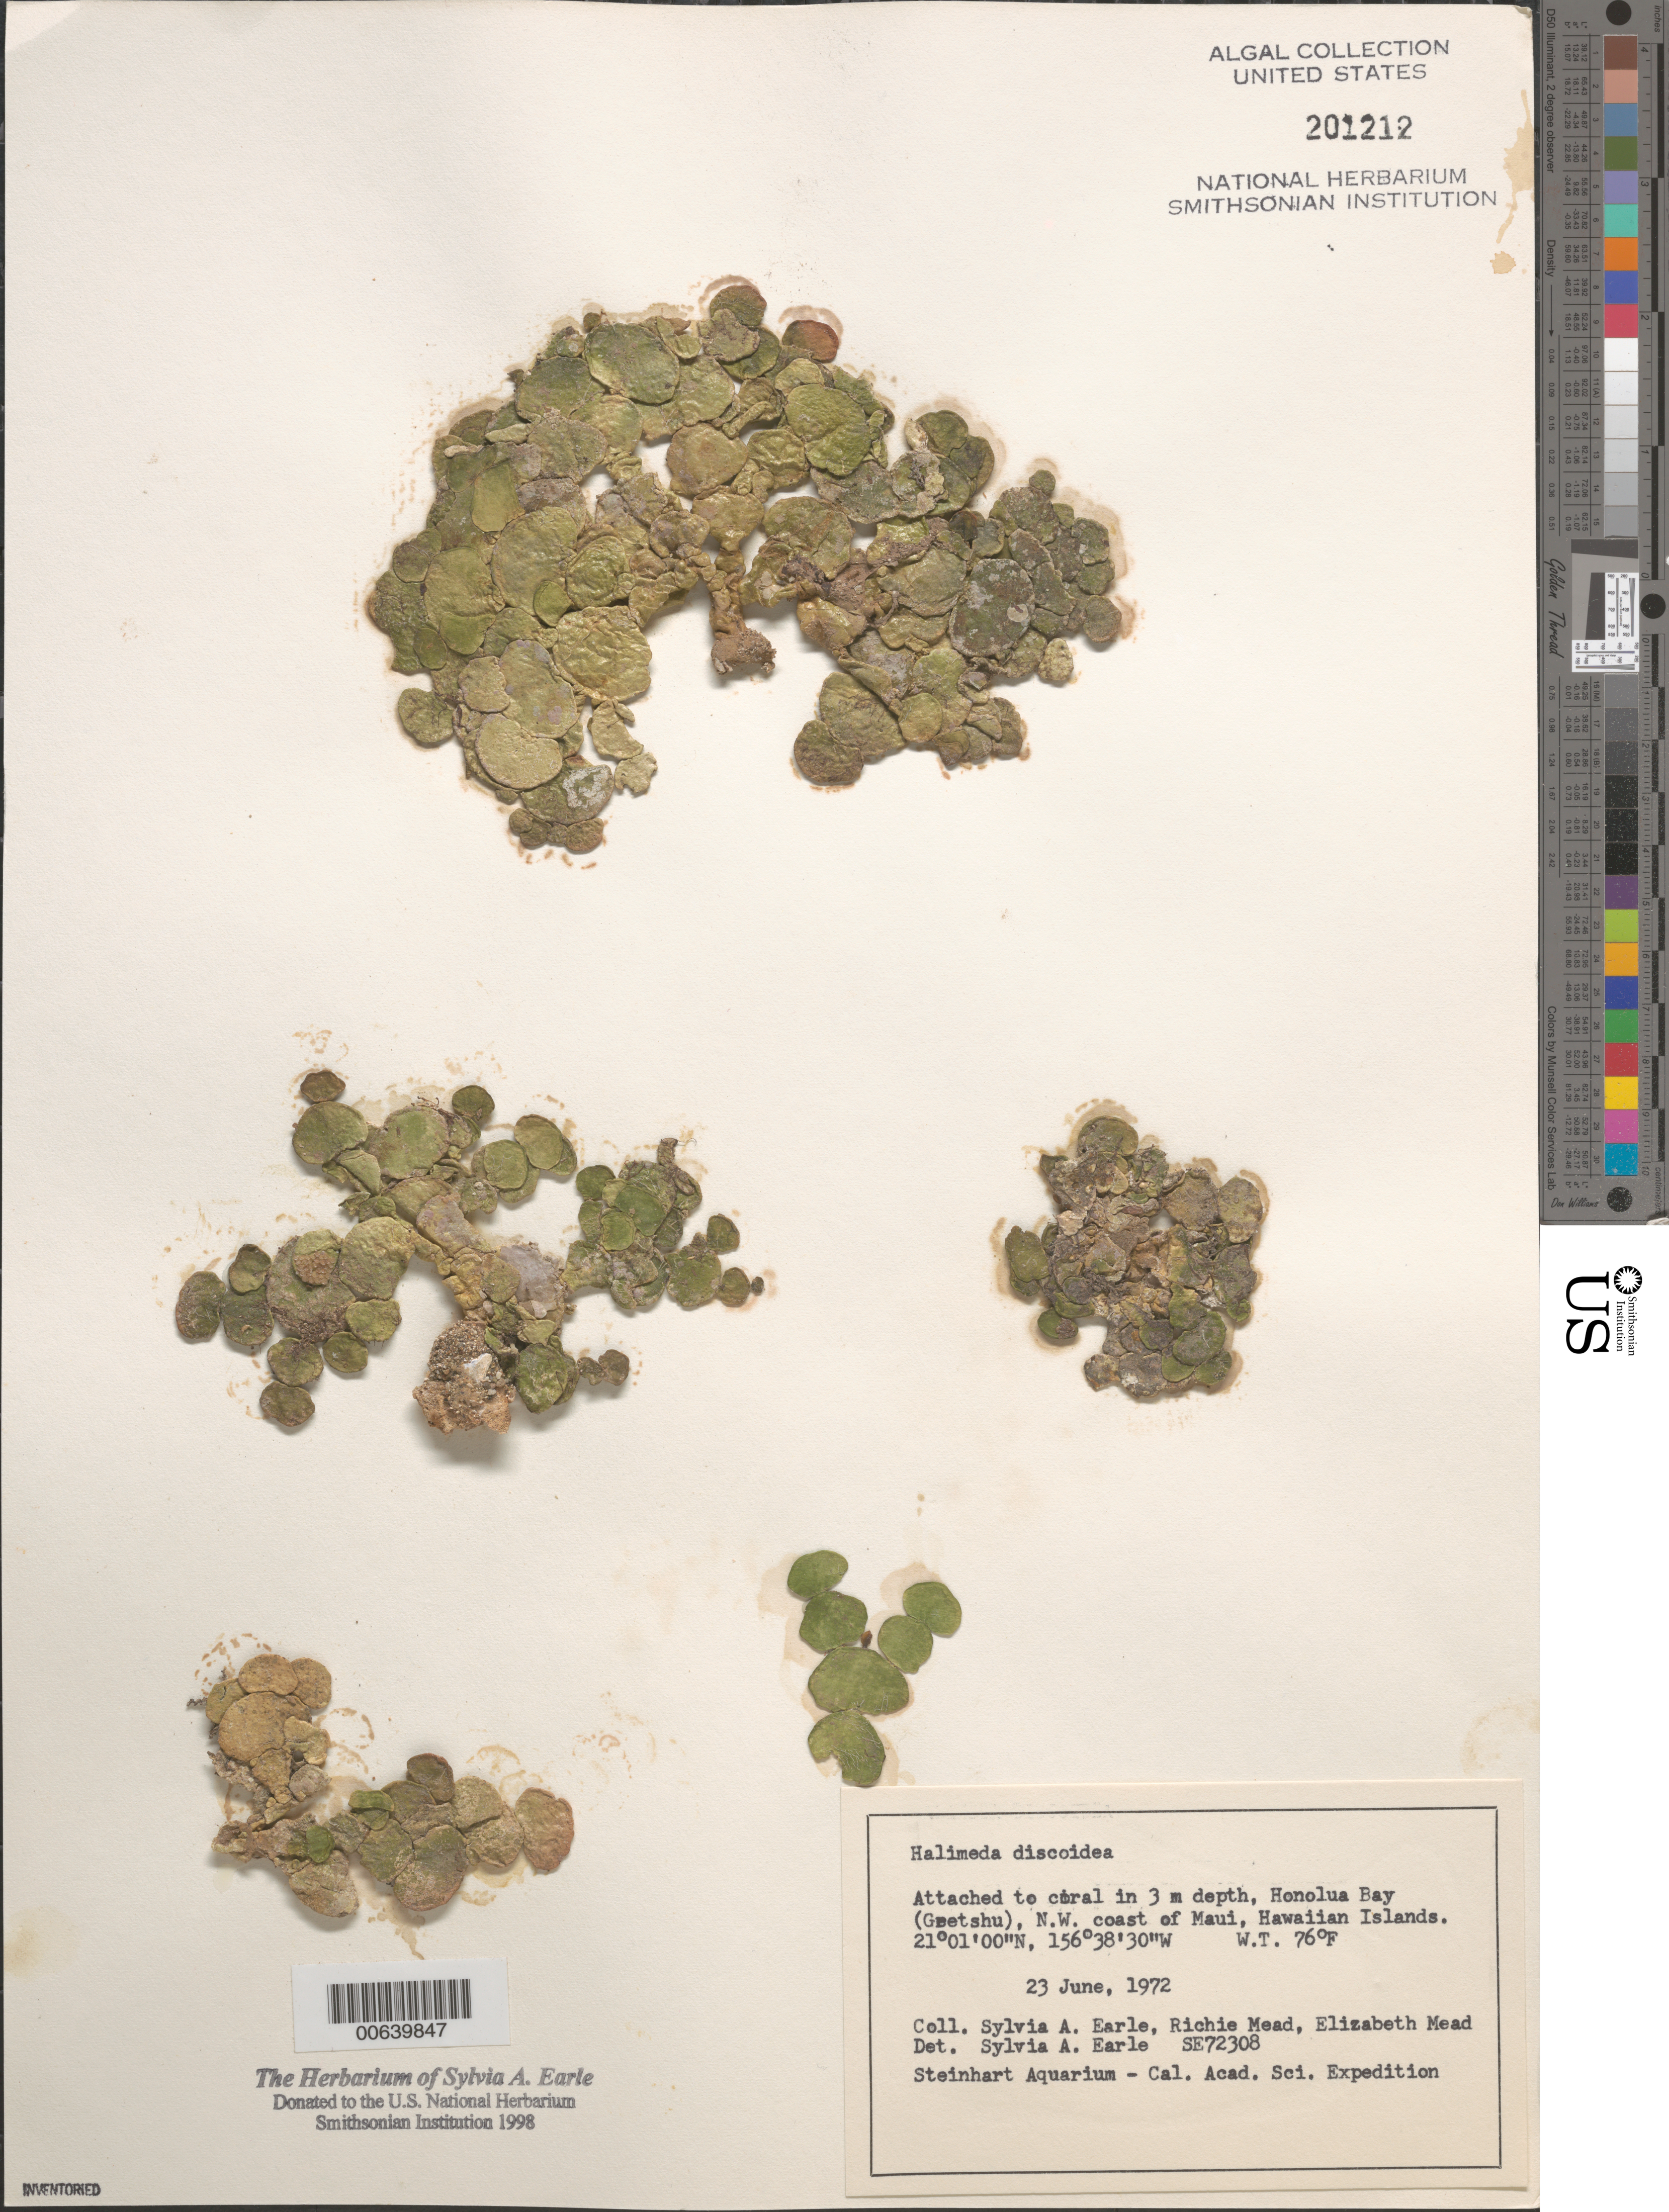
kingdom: Plantae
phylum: Chlorophyta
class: Ulvophyceae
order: Bryopsidales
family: Halimedaceae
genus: Halimeda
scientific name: Halimeda discoidea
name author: Decne.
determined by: Earle, S. A.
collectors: S. A. Earle & E. Mead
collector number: SE 72308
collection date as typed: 23 Jun 1972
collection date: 1972-06-23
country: United States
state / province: Hawaii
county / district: Maui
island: Maui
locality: Honolua Bay, Gretshu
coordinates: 21 01' 00" N, 156 38' 30" W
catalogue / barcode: US 201212